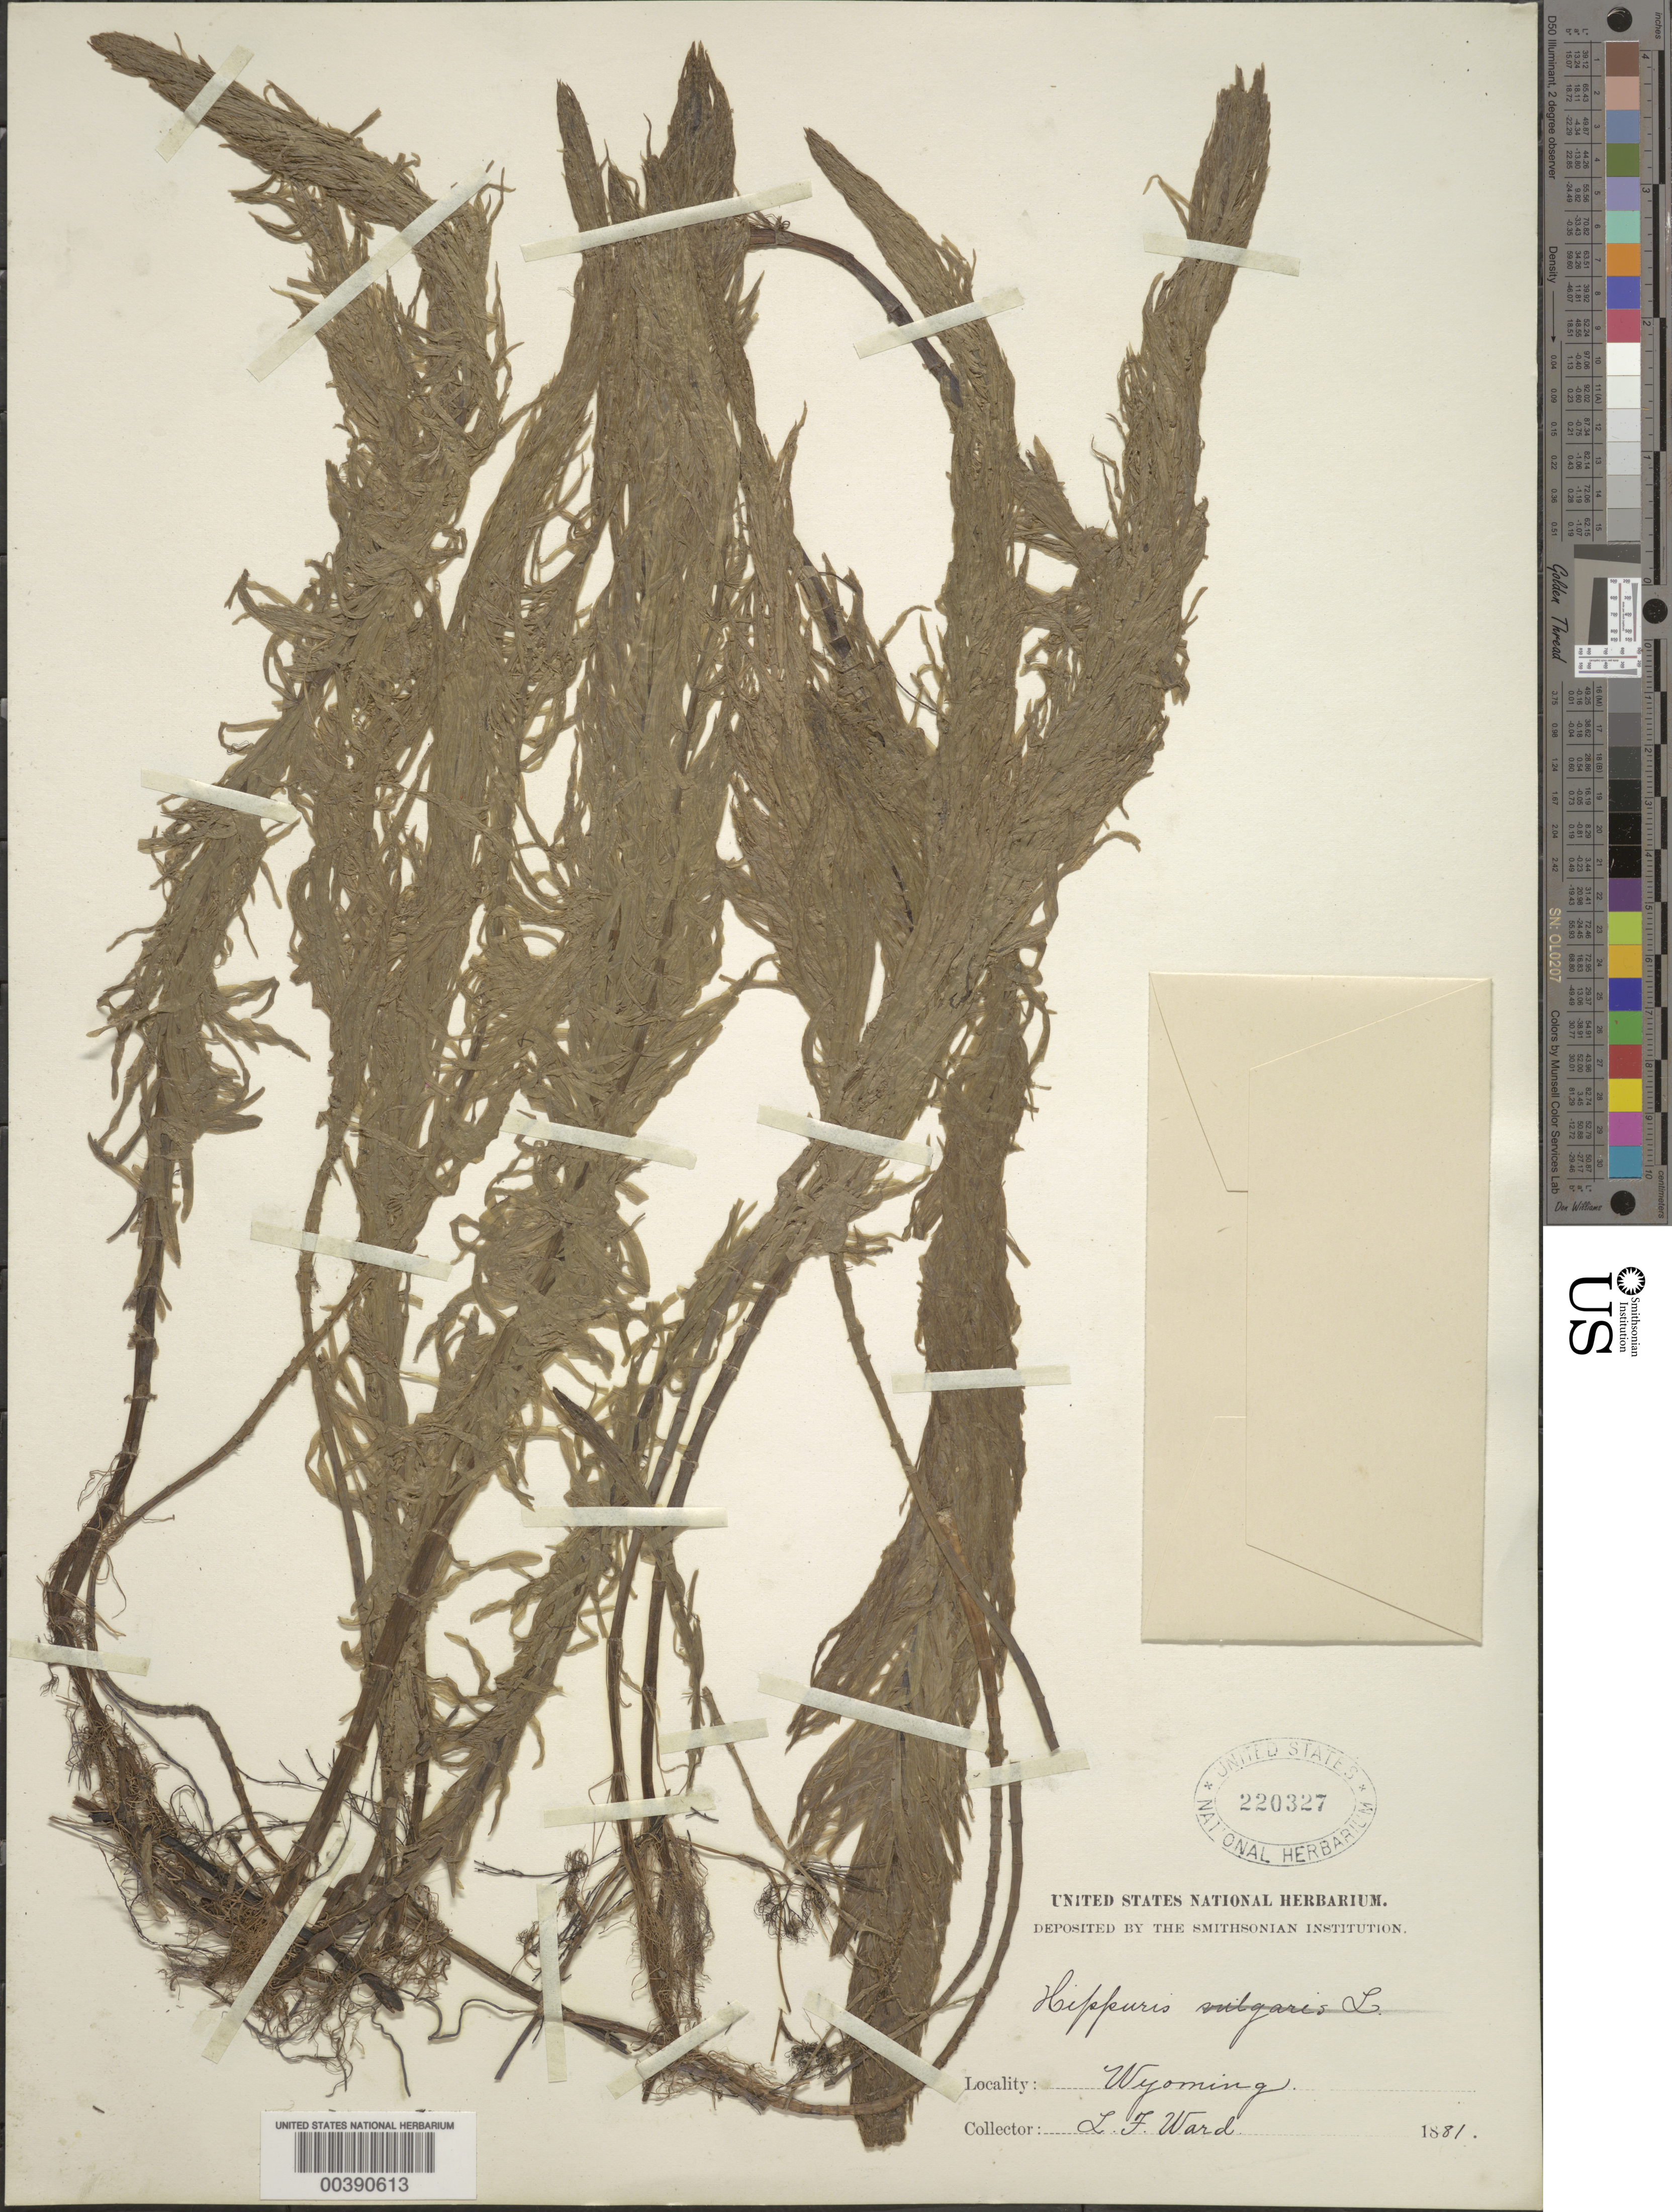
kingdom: Plantae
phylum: Tracheophyta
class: Magnoliopsida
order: Lamiales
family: Plantaginaceae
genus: Hippuris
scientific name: Hippuris vulgaris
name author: L.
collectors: L. F. Ward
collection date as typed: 1881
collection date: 1881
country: United States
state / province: Wyoming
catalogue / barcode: US 220327